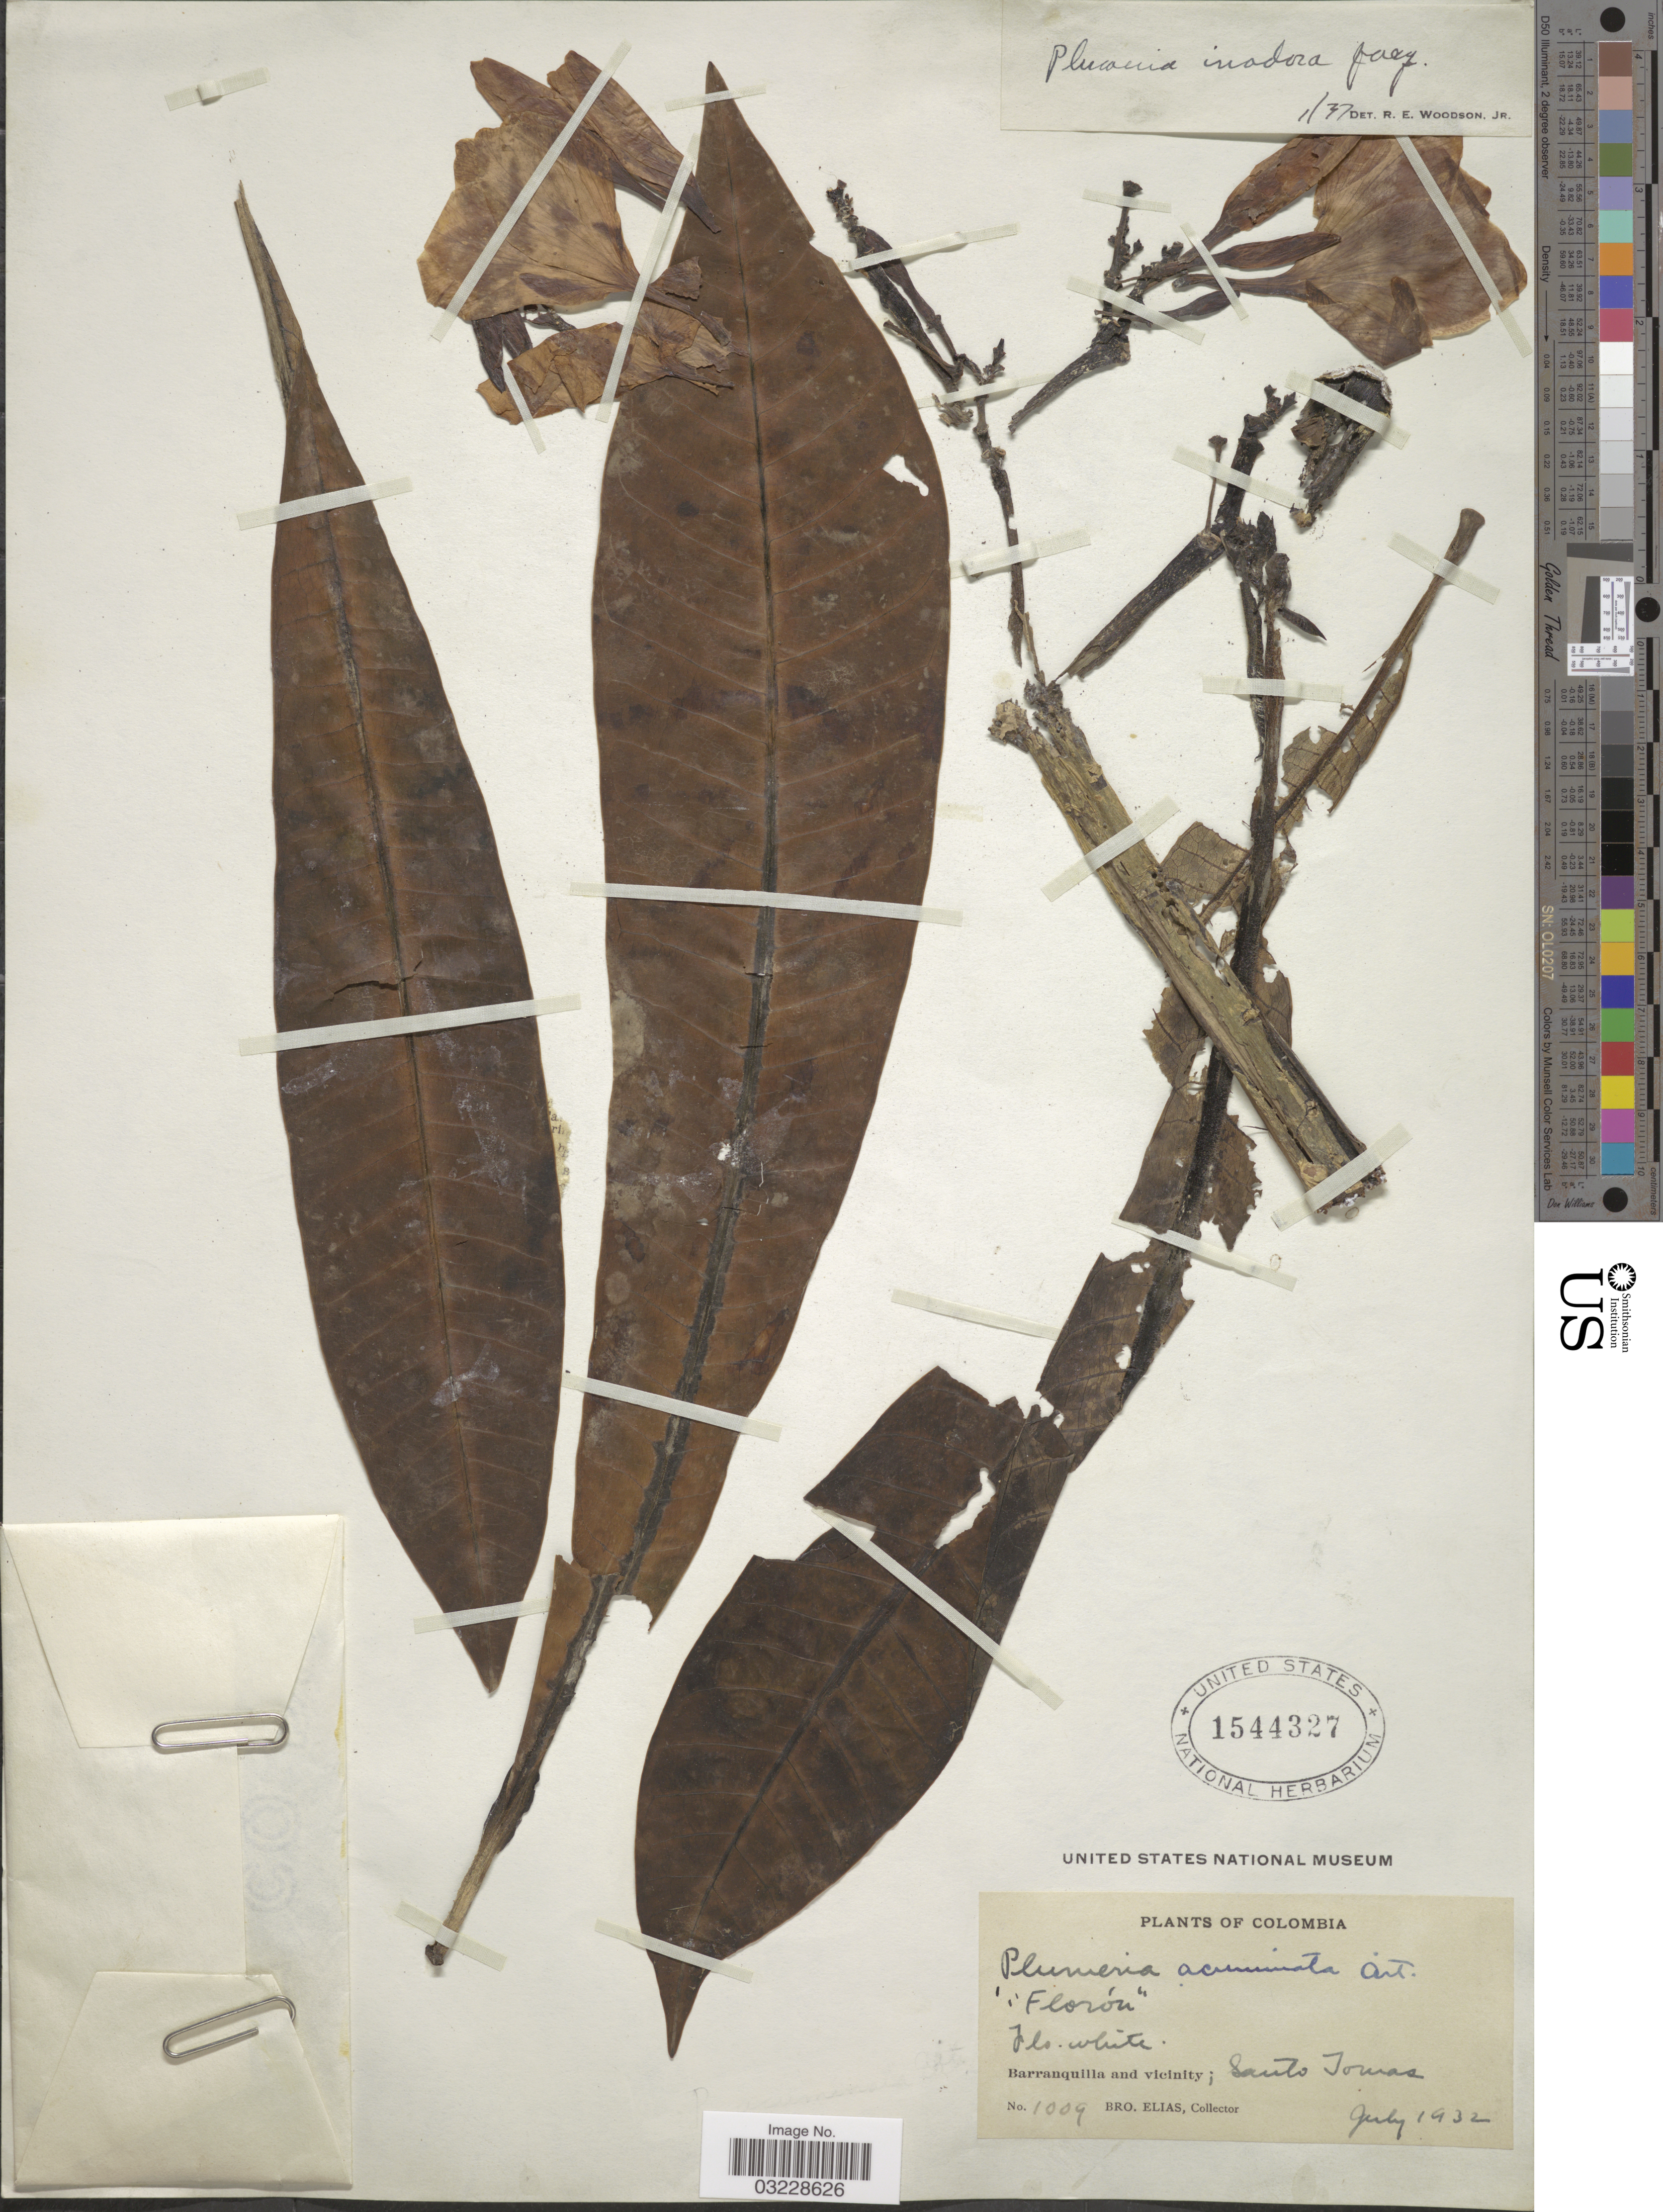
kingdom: Plantae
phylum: Tracheophyta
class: Magnoliopsida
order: Gentianales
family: Apocynaceae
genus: Plumeria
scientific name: Plumeria inodora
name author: Jacq.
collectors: Bro. Elias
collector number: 1009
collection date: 1932-07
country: Colombia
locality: Barranquilla and vicinity; Santo Tomas.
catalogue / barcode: US 1544327